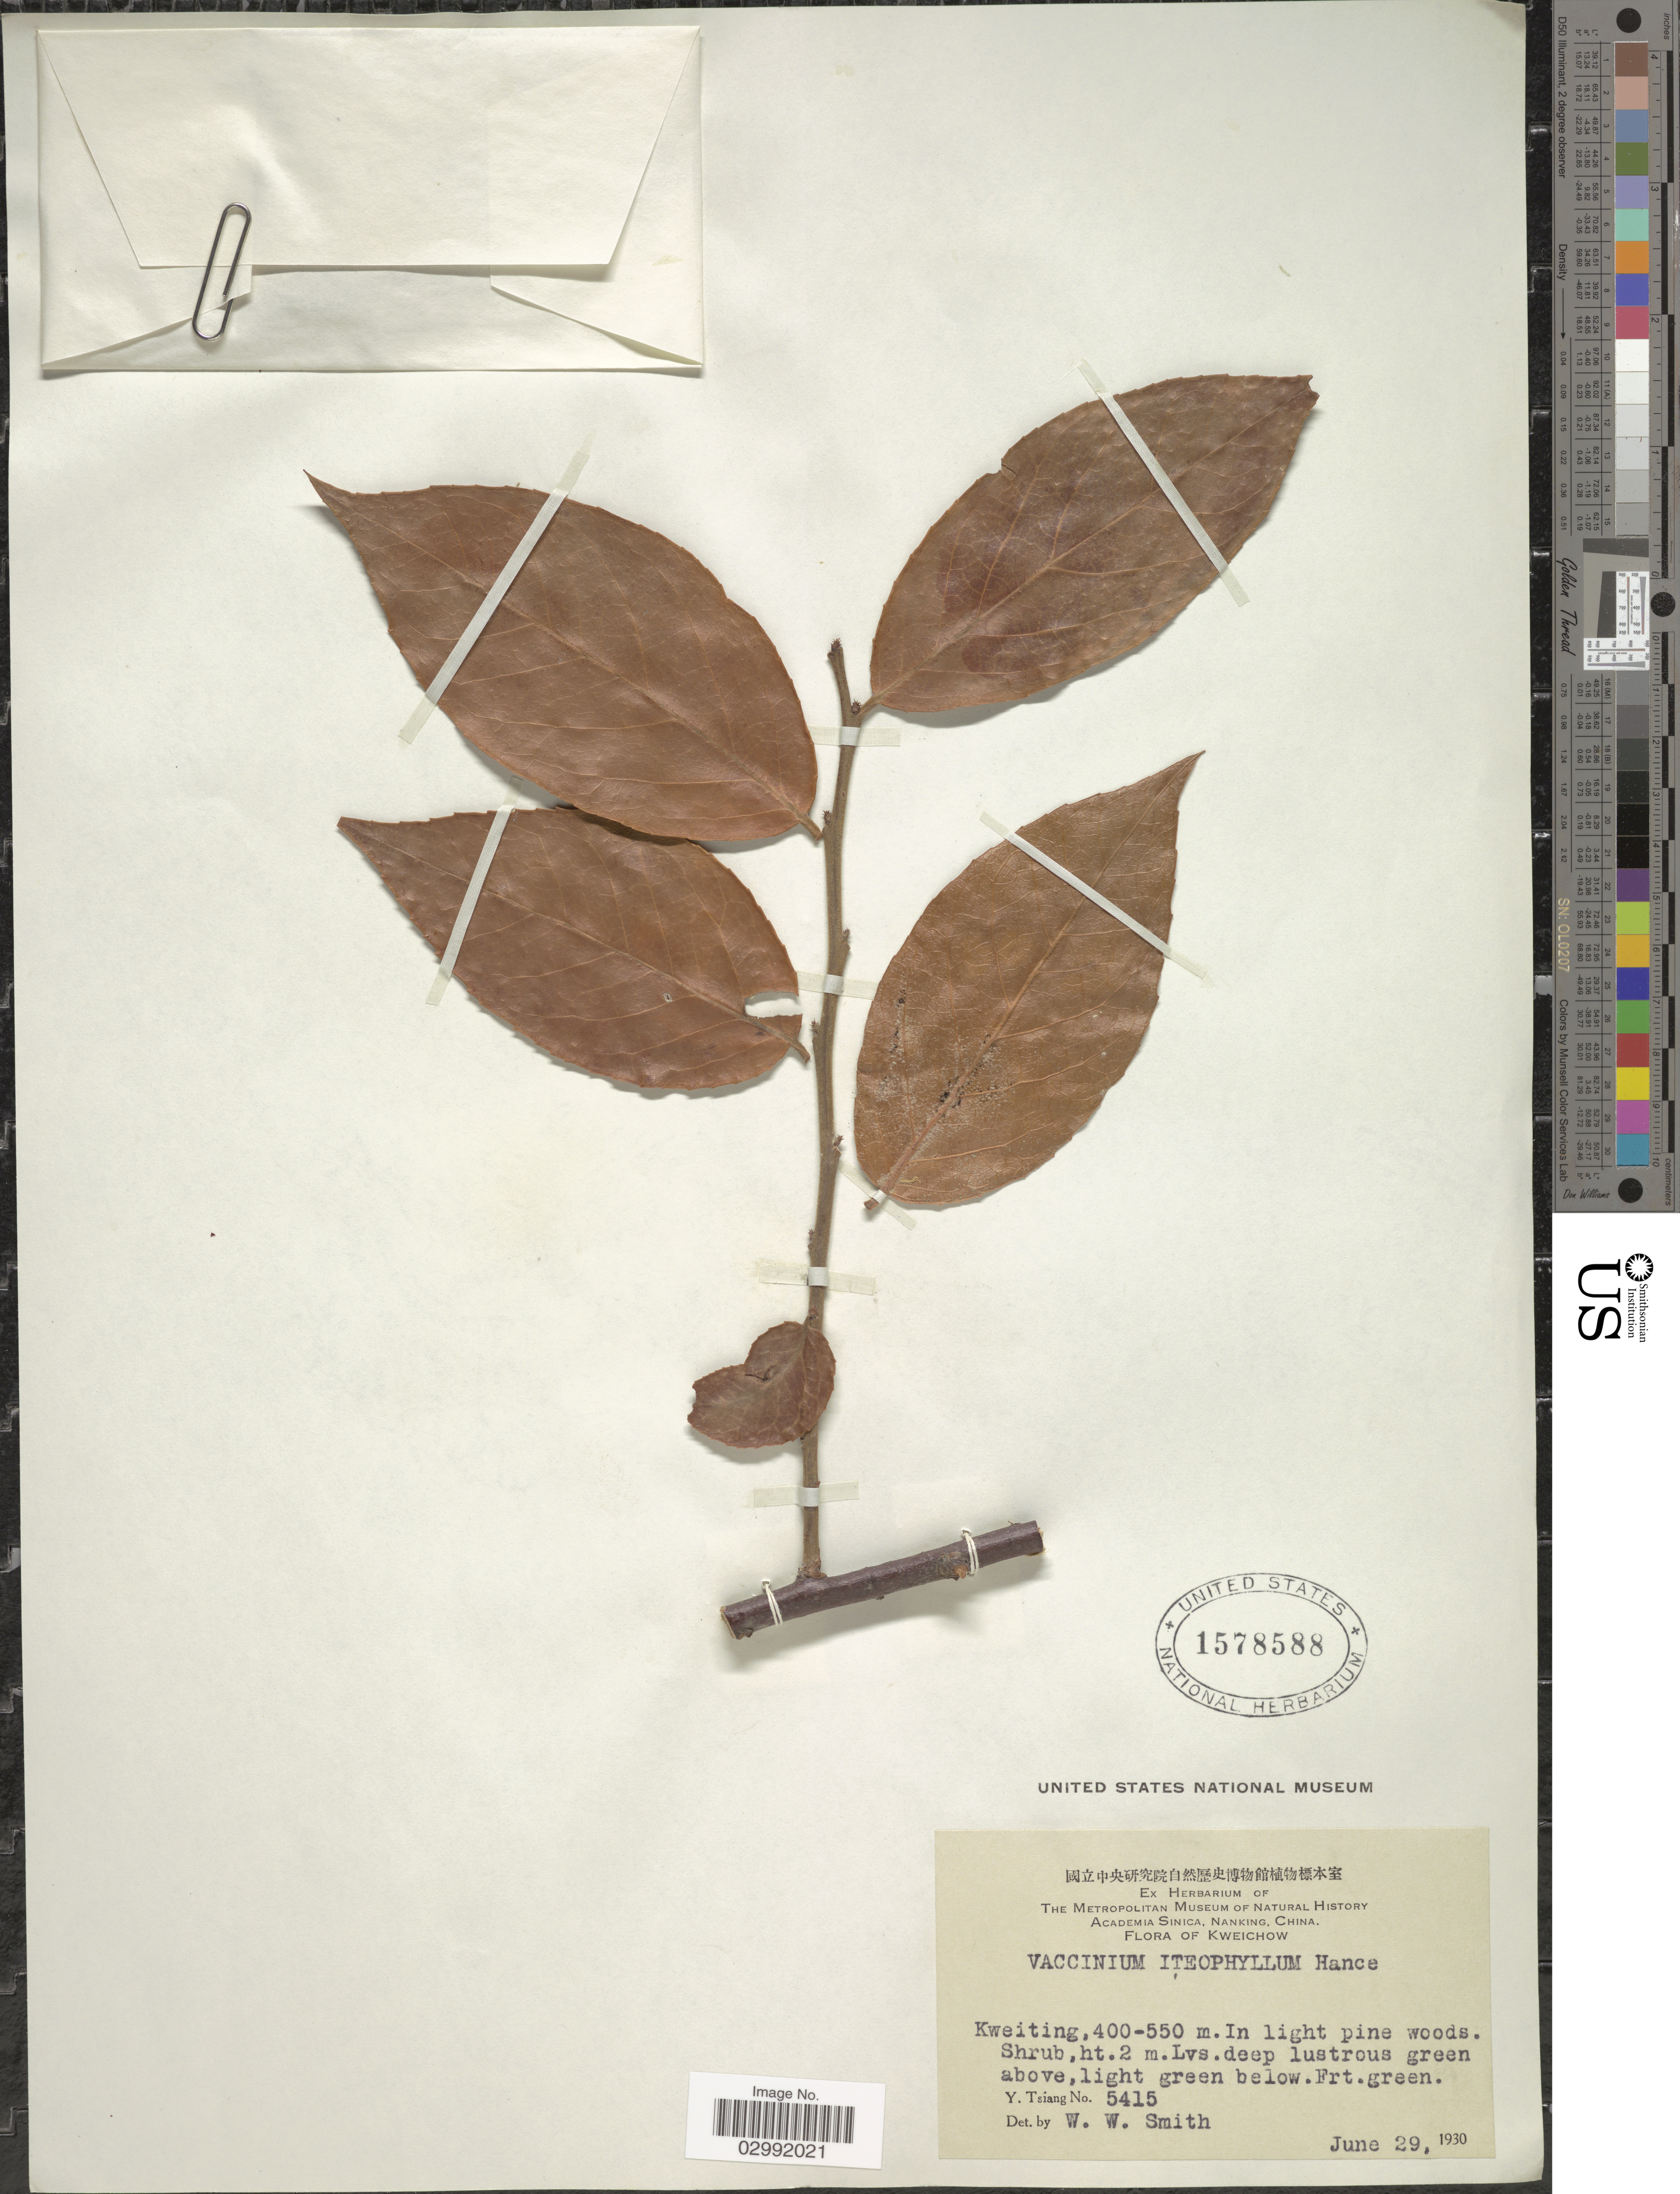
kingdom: Plantae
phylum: Tracheophyta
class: Magnoliopsida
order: Ericales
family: Ericaceae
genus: Vaccinium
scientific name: Vaccinium iteophyllum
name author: Hance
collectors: Y. Tsiang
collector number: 5415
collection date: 1930-06-29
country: China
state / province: Guizhou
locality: Kweiting. Kweichow.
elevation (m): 400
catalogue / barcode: US 1578588